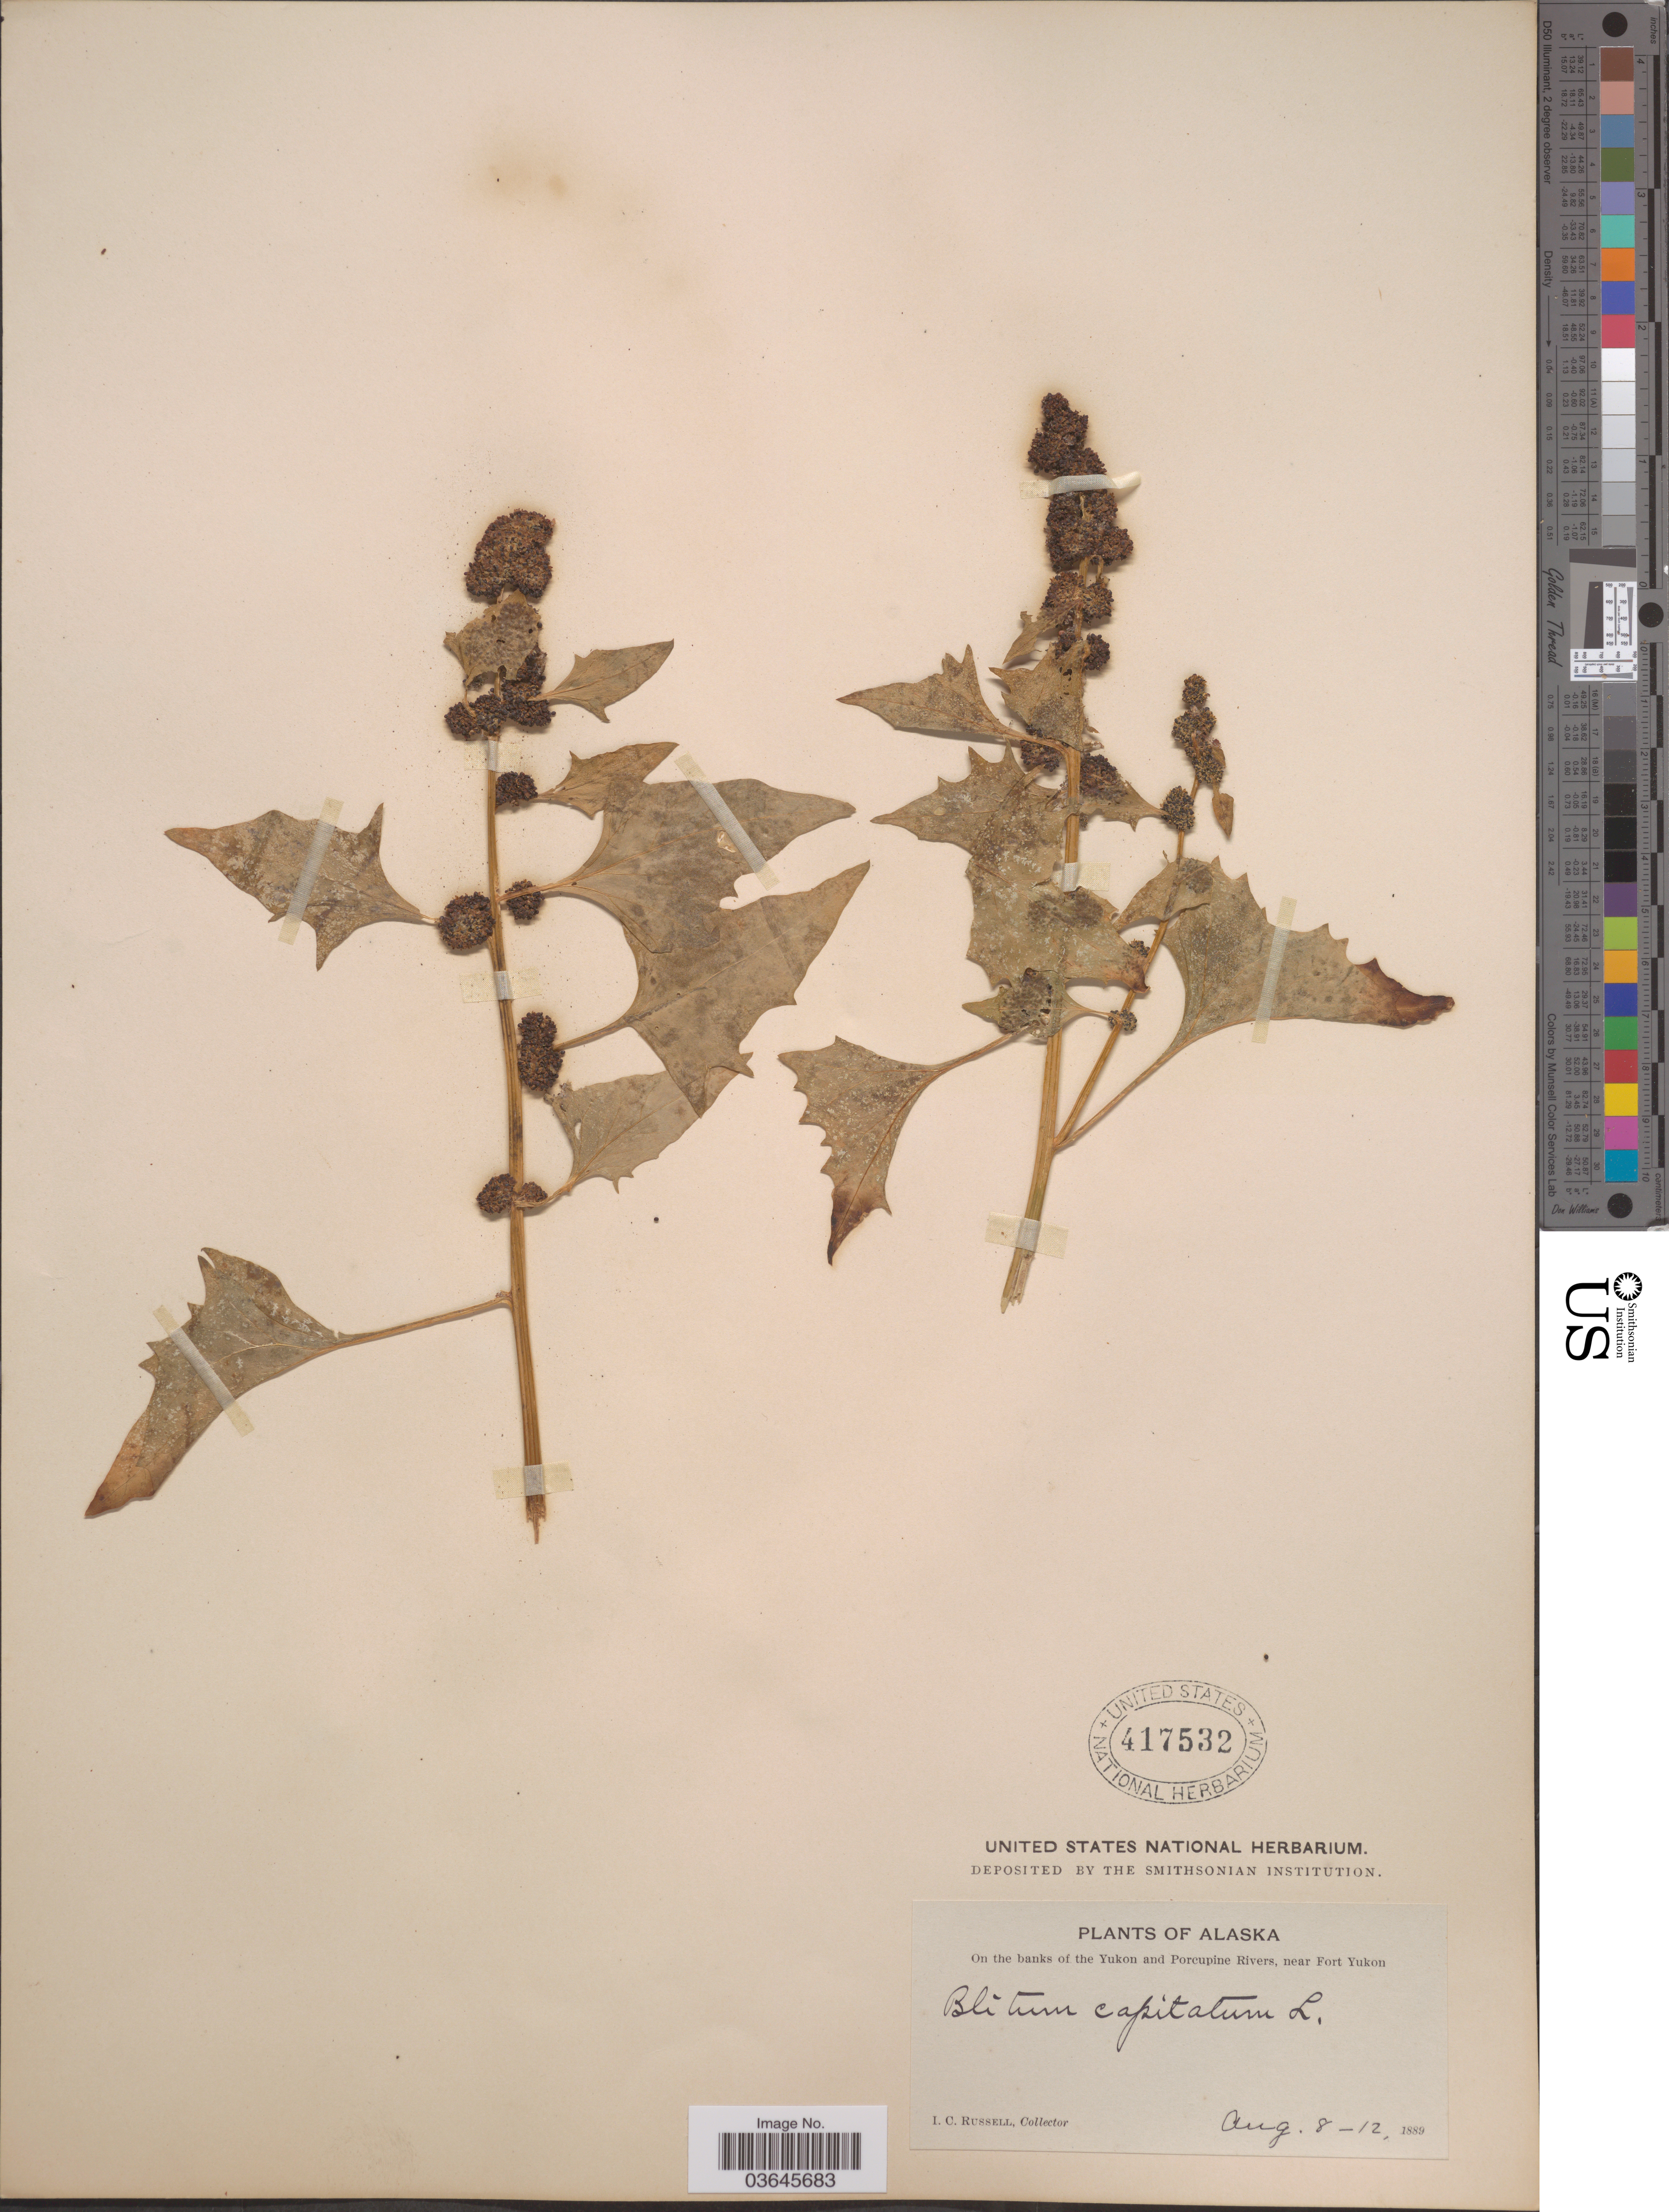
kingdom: Plantae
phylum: Tracheophyta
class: Magnoliopsida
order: Caryophyllales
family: Amaranthaceae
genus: Blitum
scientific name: Blitum capitatum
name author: L.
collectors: I. C. Russell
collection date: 1889-08-08/1889-08-12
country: United States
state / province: Alaska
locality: On the banks of the Yukon and Porcupine Rivers, near Fort Yukon.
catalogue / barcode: US 417532